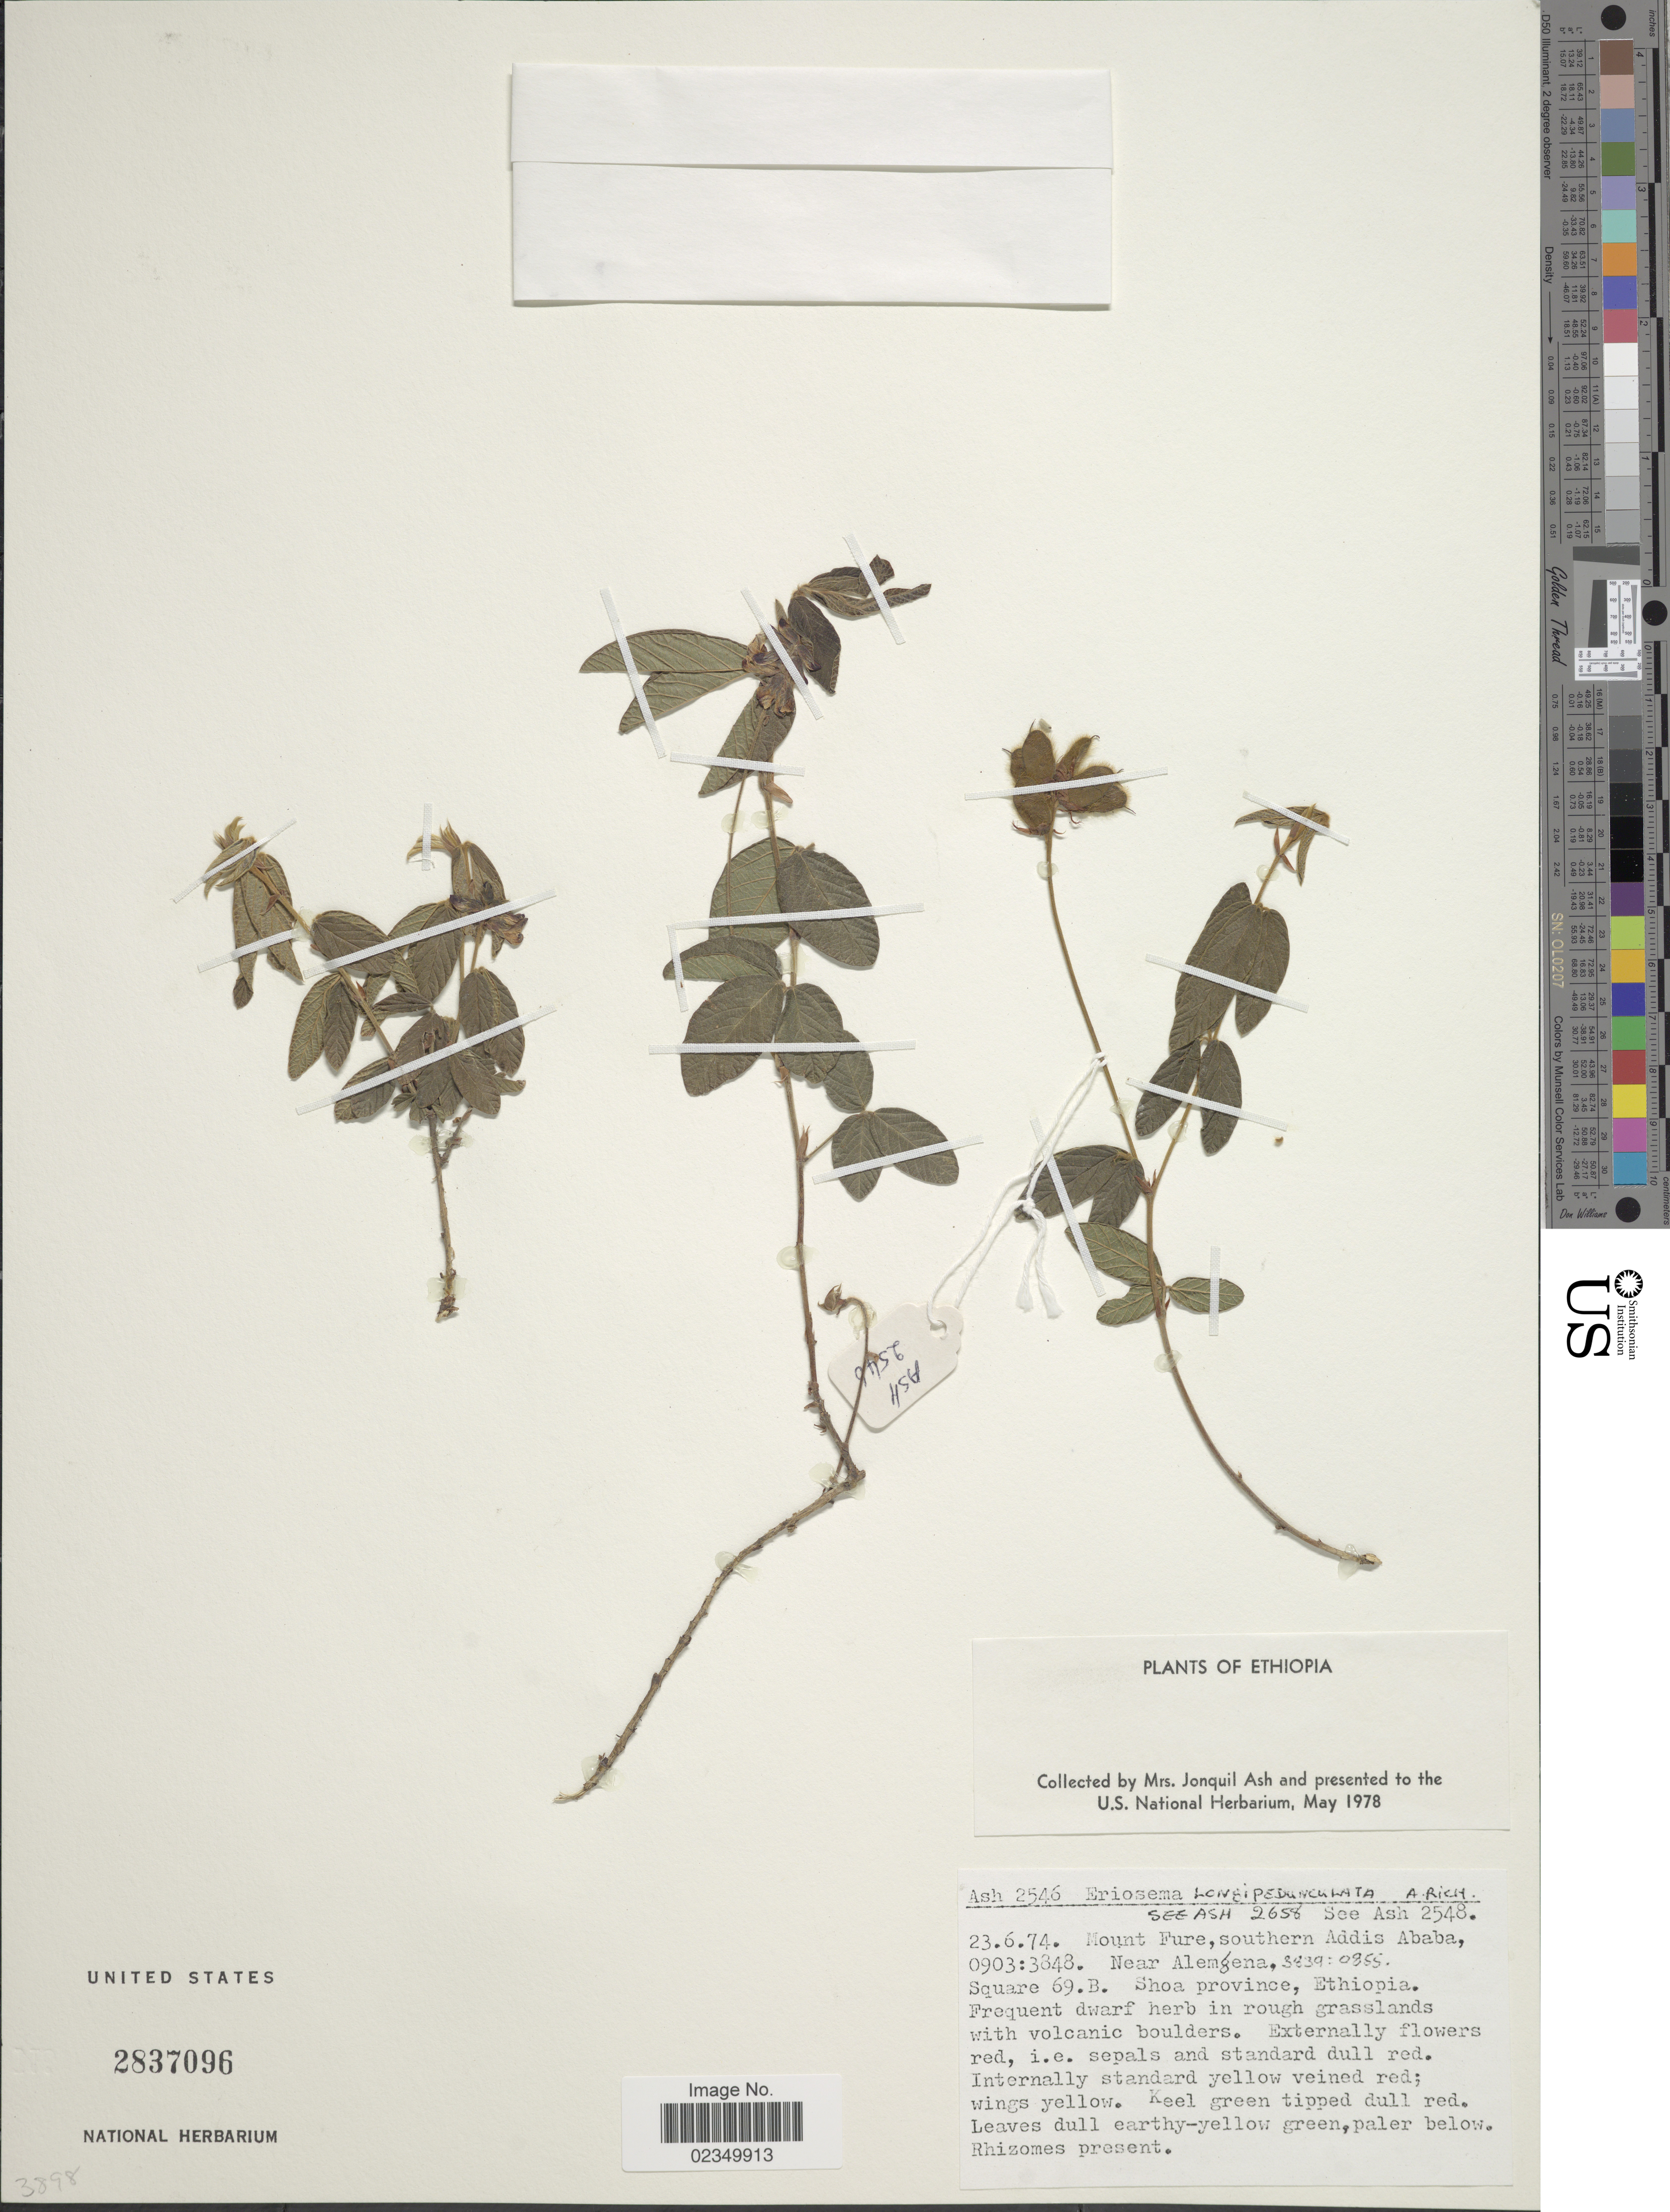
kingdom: Plantae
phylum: Tracheophyta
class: Magnoliopsida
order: Fabales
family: Fabaceae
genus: Eriosema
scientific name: Eriosema longipedunculatum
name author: (A. Rich.) Baker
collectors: J. Ash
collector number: Ash2546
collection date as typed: Transcribed d/m/y: 23/6/74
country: Ethiopia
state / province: Addis Ababa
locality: Mount Fure, southern Addis Ababa, 0903:3848. Near Alemgena 3839:0855. Square 69B. Shoa Province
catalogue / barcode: US 2837096